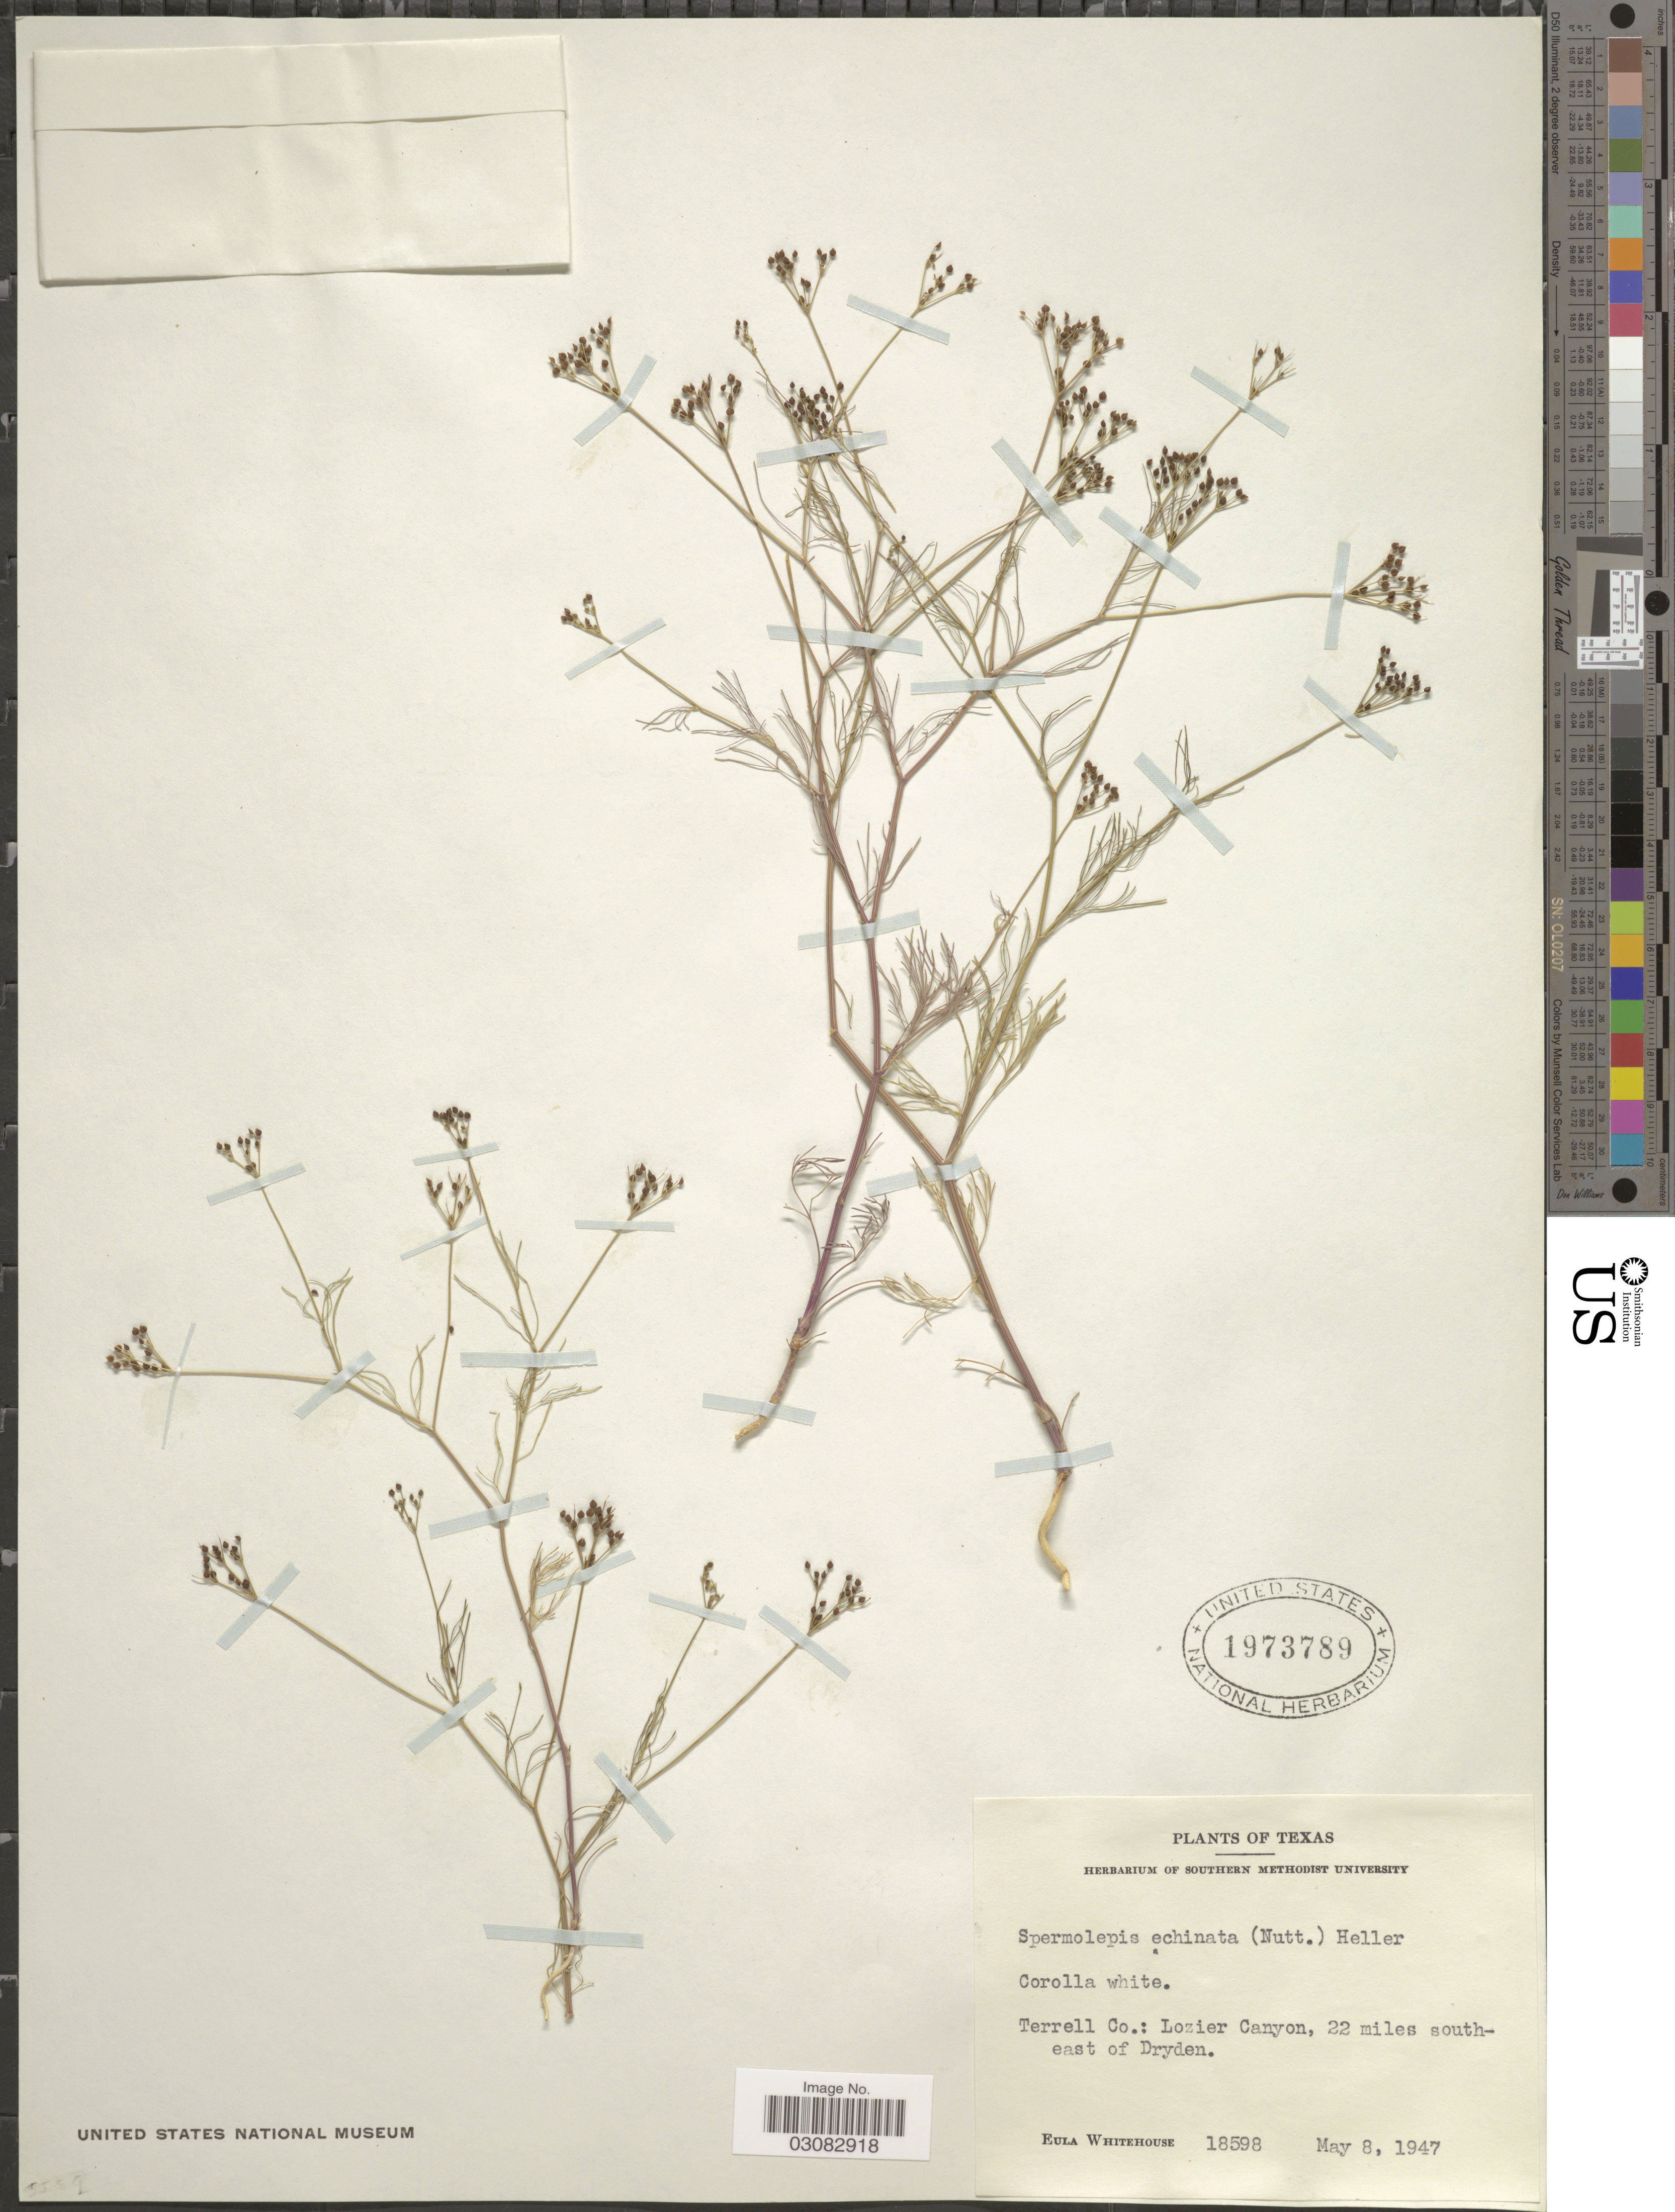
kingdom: Plantae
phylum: Tracheophyta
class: Magnoliopsida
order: Apiales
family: Apiaceae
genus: Spermolepis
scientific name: Spermolepis echinata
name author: (Nutt. ex DC.) A. Heller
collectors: E. Whitehouse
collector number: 18598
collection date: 1947-05-08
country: United States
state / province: Texas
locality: Terrell Co.: Lozier Canyon, 22 miles southeast of Dryden.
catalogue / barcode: US 1973789